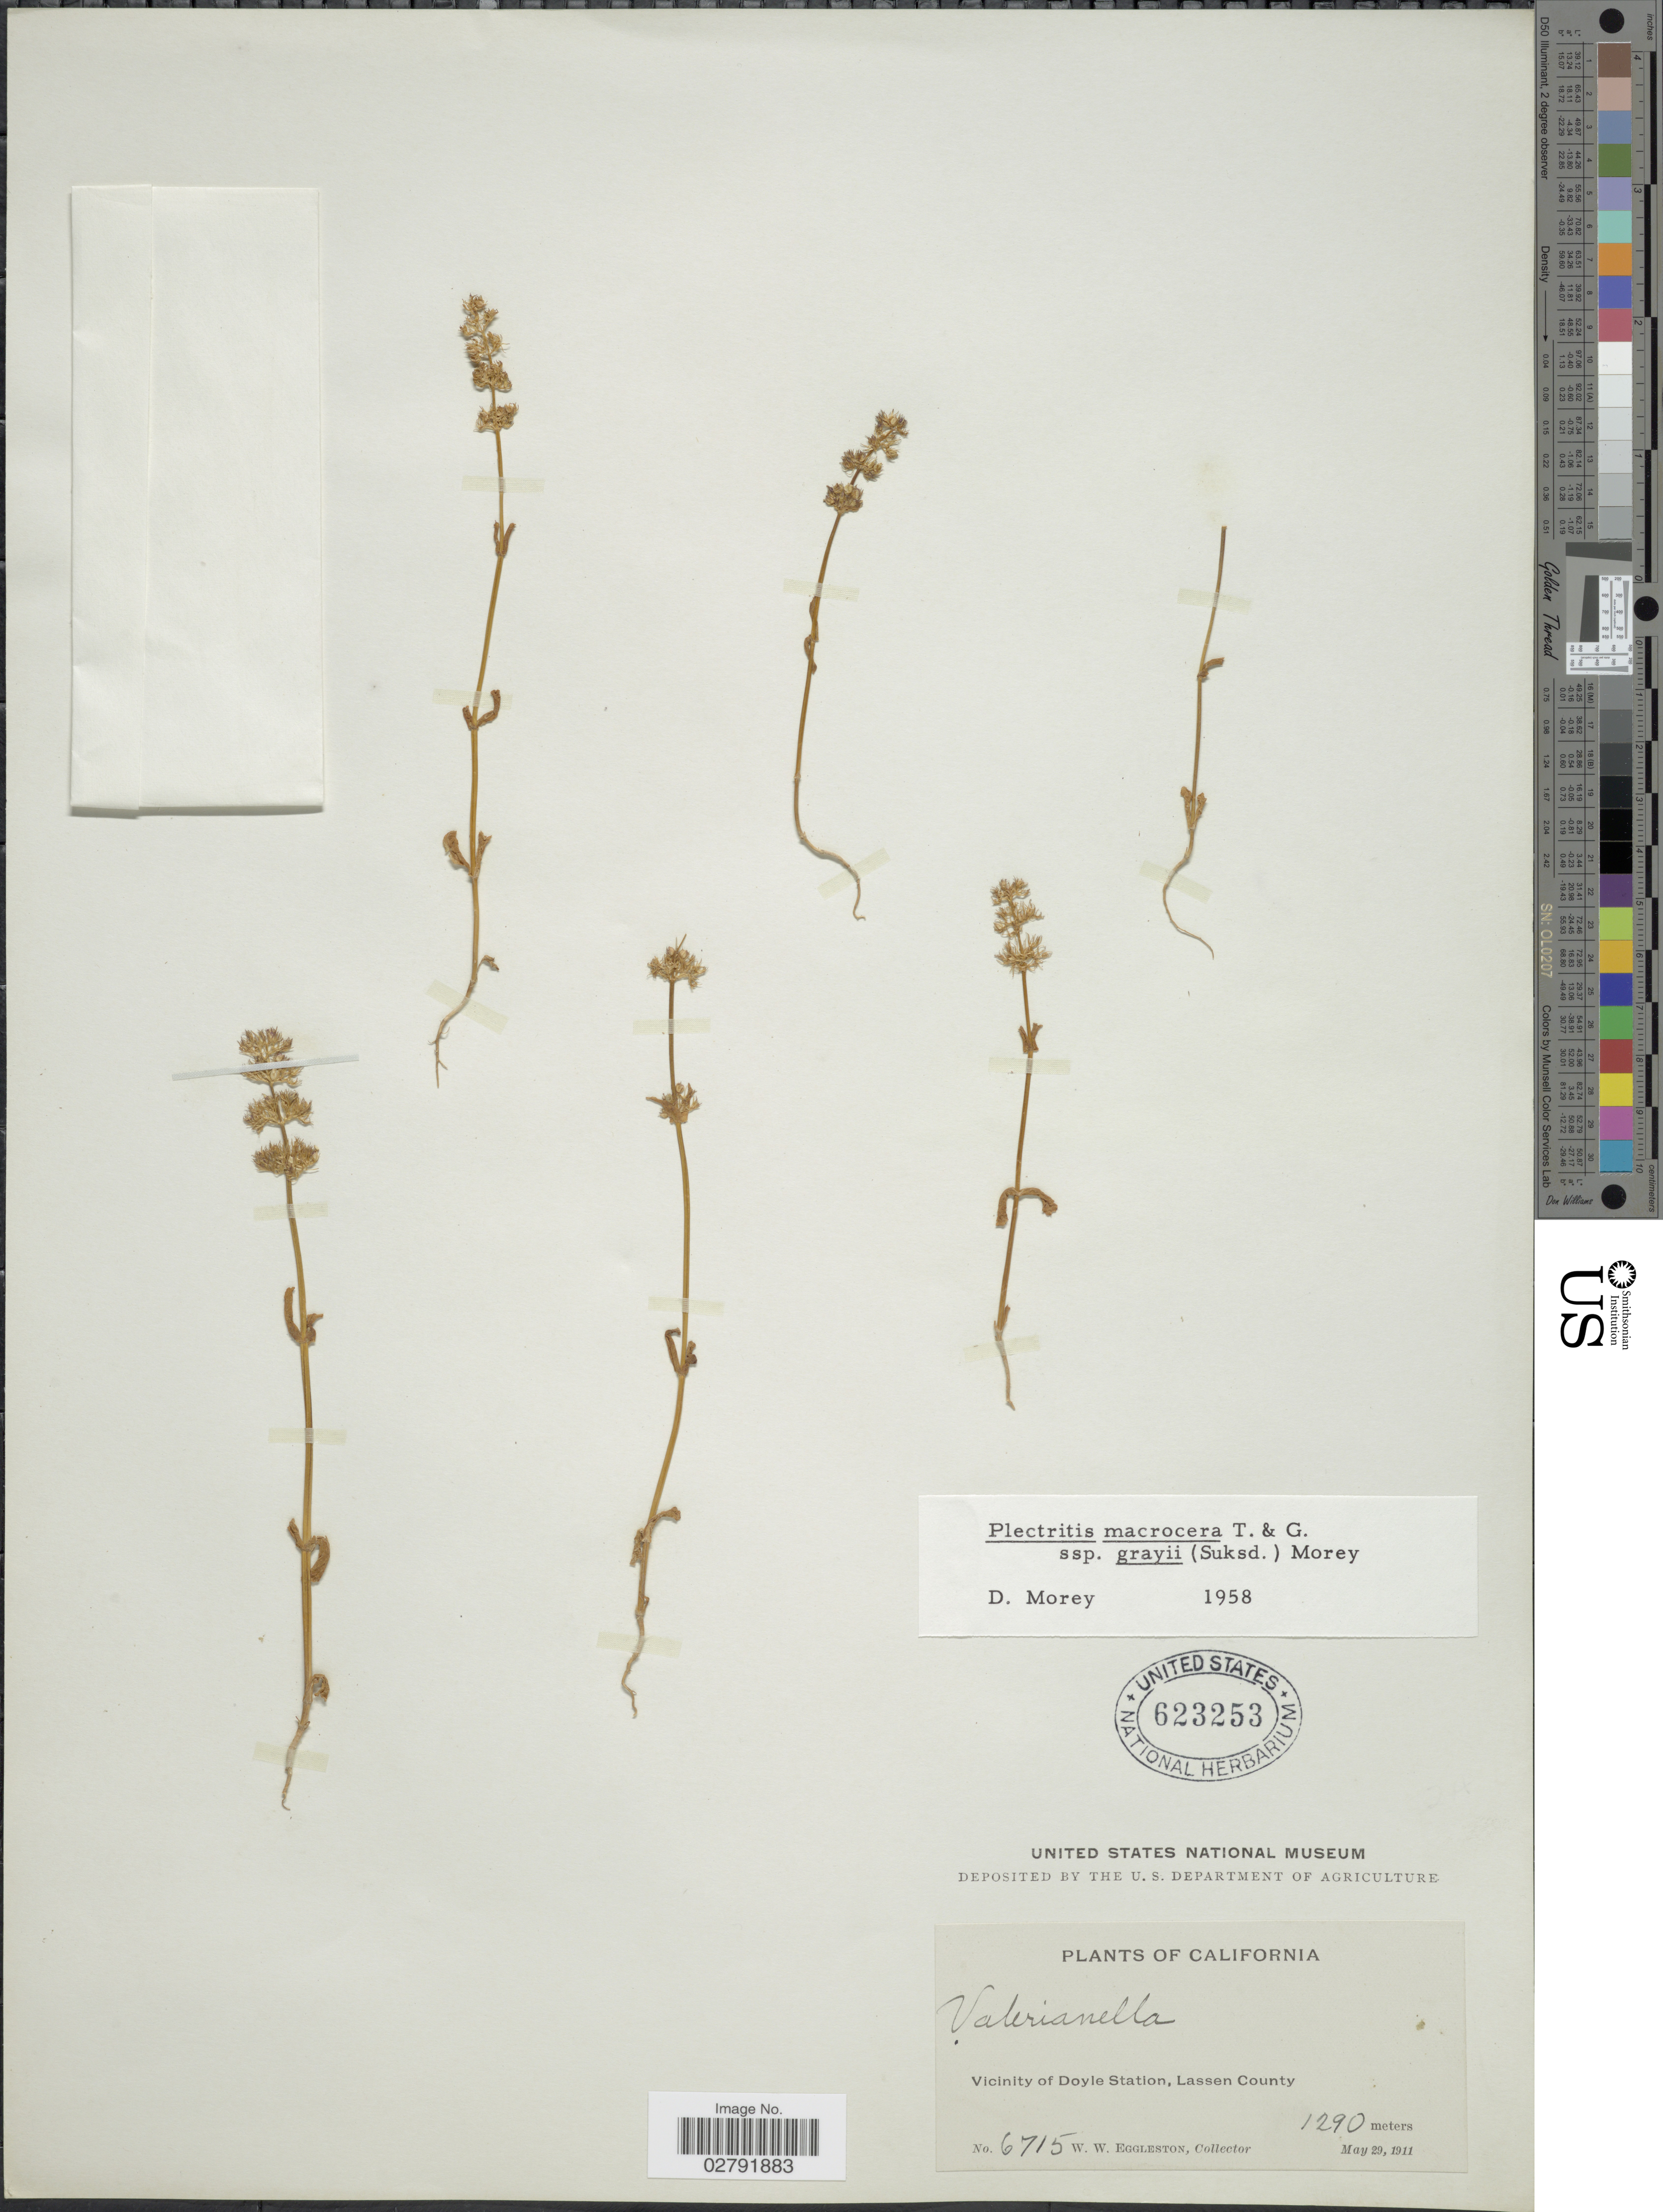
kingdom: Plantae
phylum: Tracheophyta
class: Magnoliopsida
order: Dipsacales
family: Caprifoliaceae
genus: Plectritis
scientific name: Plectritis macrocera subsp. grayi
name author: (Suksd.) Morey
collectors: W. W. Eggleston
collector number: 6715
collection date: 1911-05-29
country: United States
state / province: California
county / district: Lassen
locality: Vicinity of Doyle Station, Lassen County.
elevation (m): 1290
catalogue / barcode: US 623253